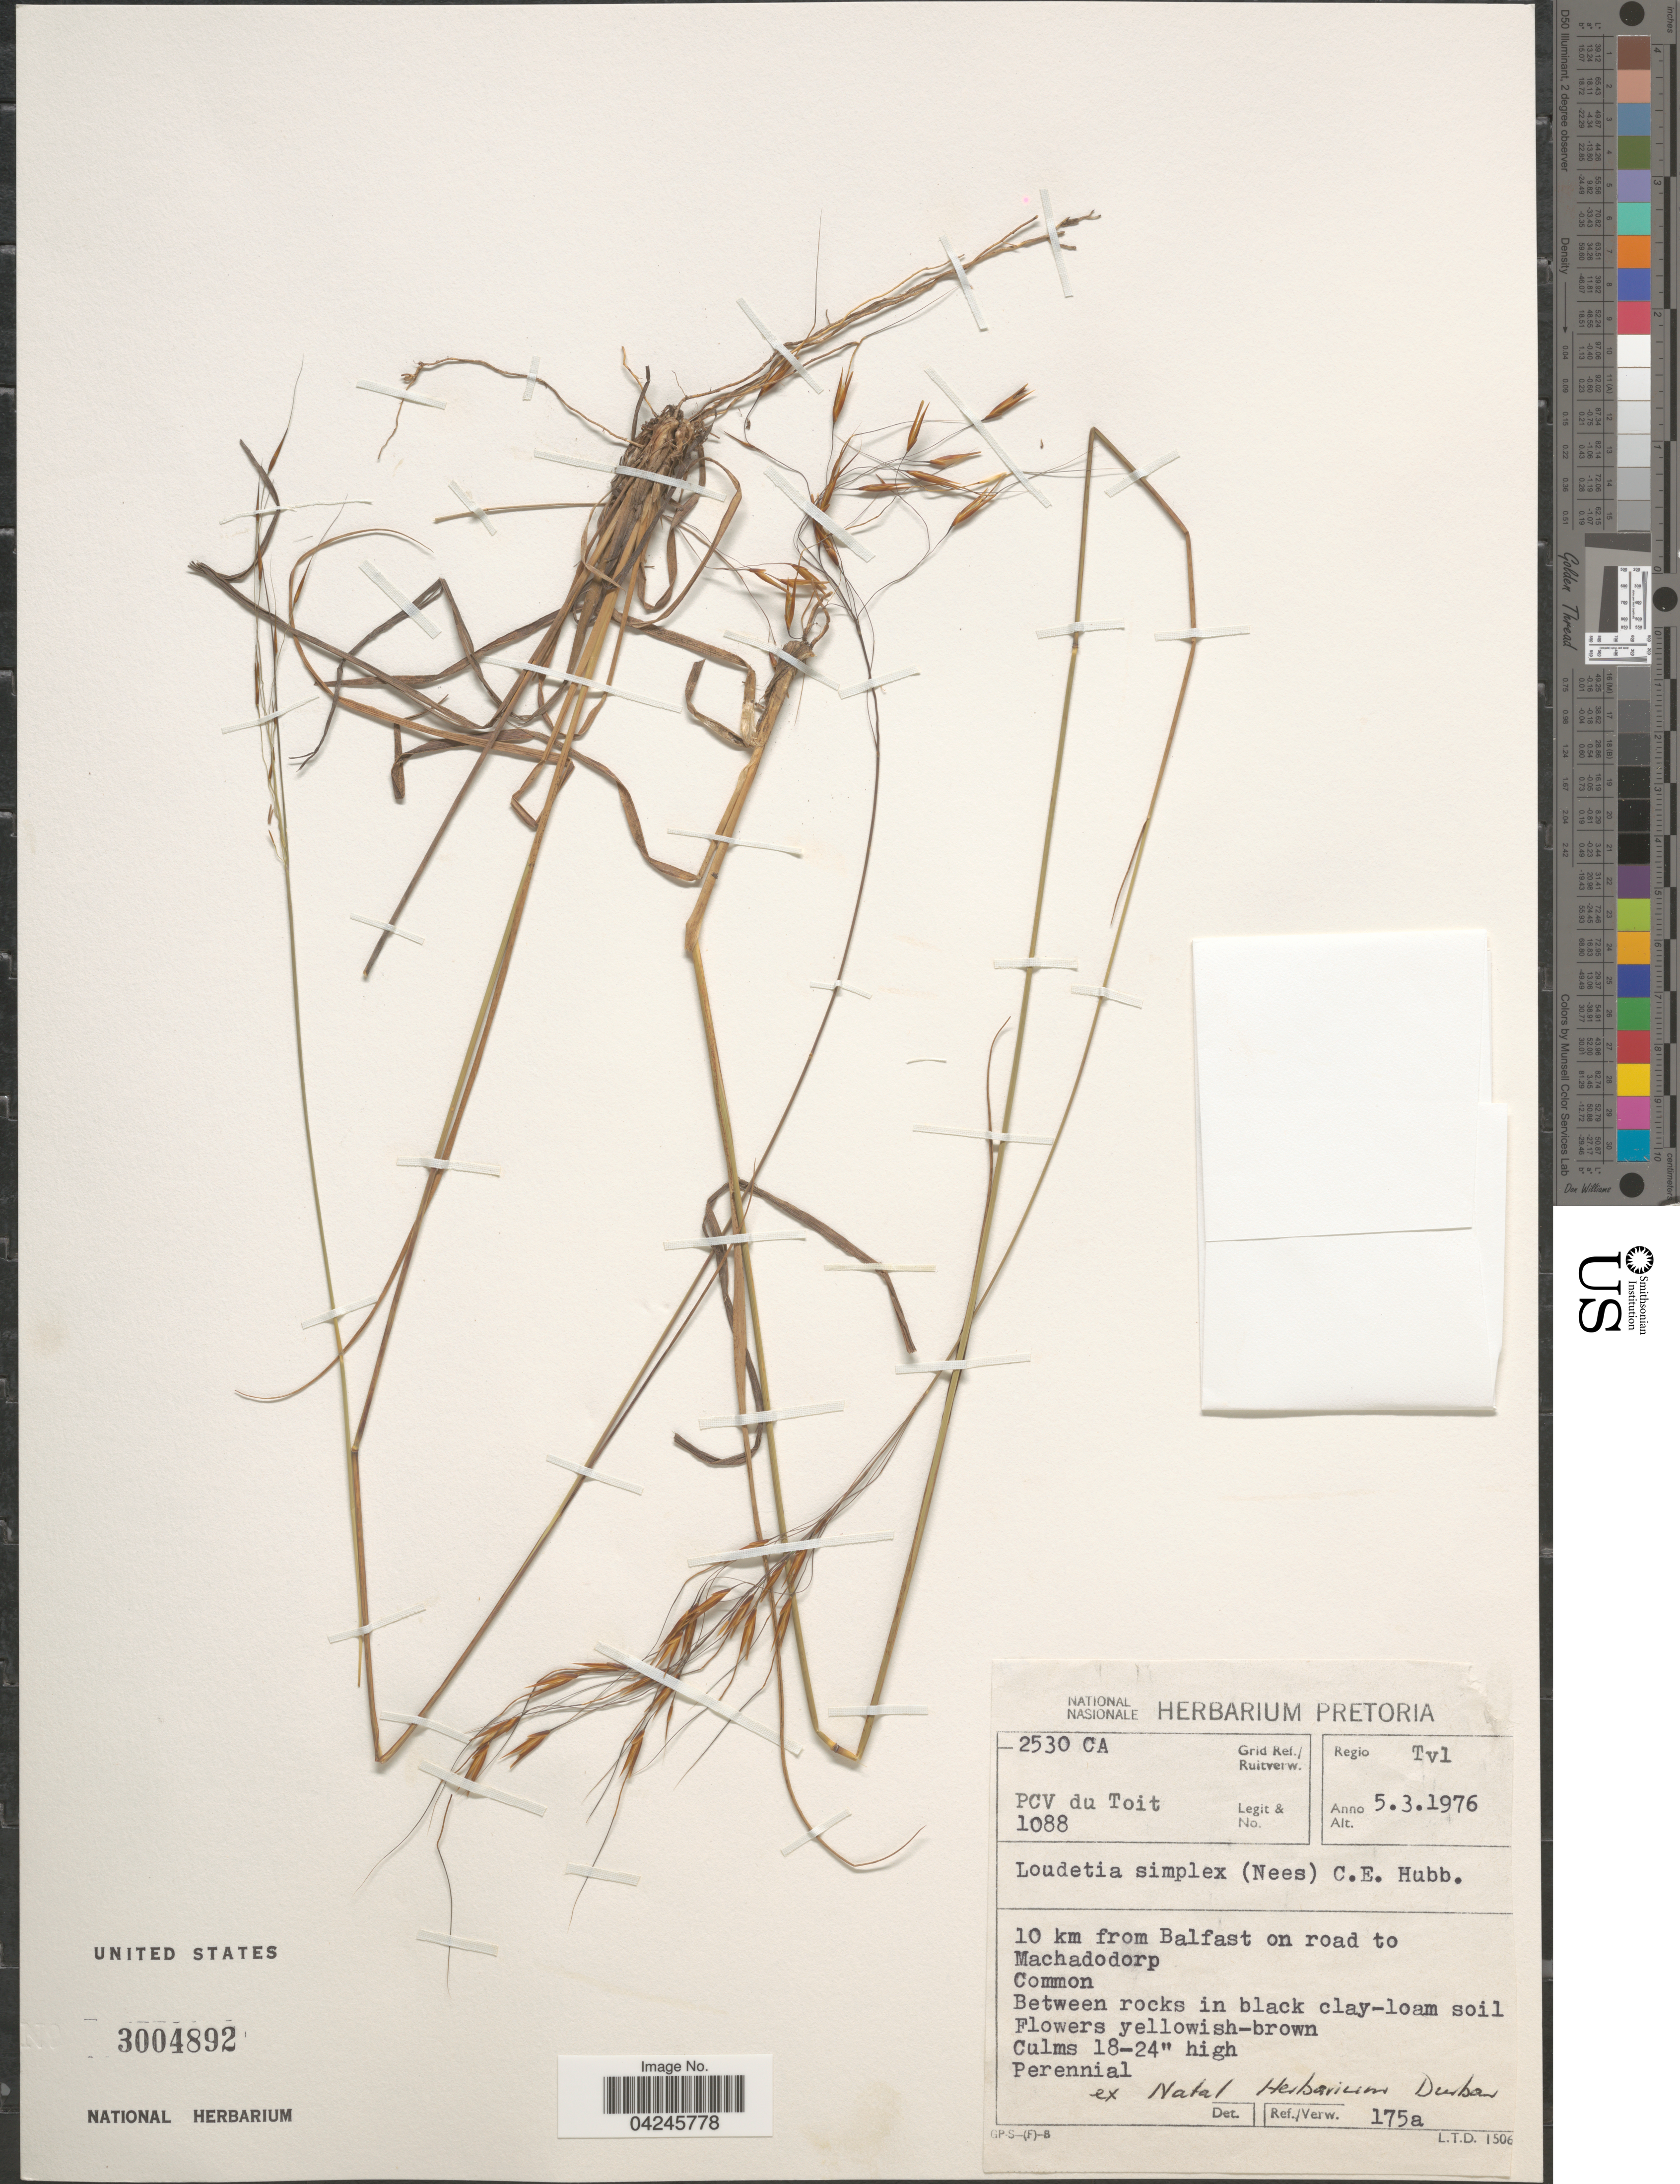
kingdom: Plantae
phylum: Tracheophyta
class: Liliopsida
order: Poales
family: Poaceae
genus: Loudetia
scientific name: Loudetia simplex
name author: (Nees) C.E. Hubb.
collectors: P. Du Toit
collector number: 1088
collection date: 1976-03-05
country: South Africa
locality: Grid Ref./ Ruitverw. 2530 CA. Regio Tvl. 10 km from Balfast on road to Machadodorp. Common. Between rocks in black clay-loam soil.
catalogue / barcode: US 3004892